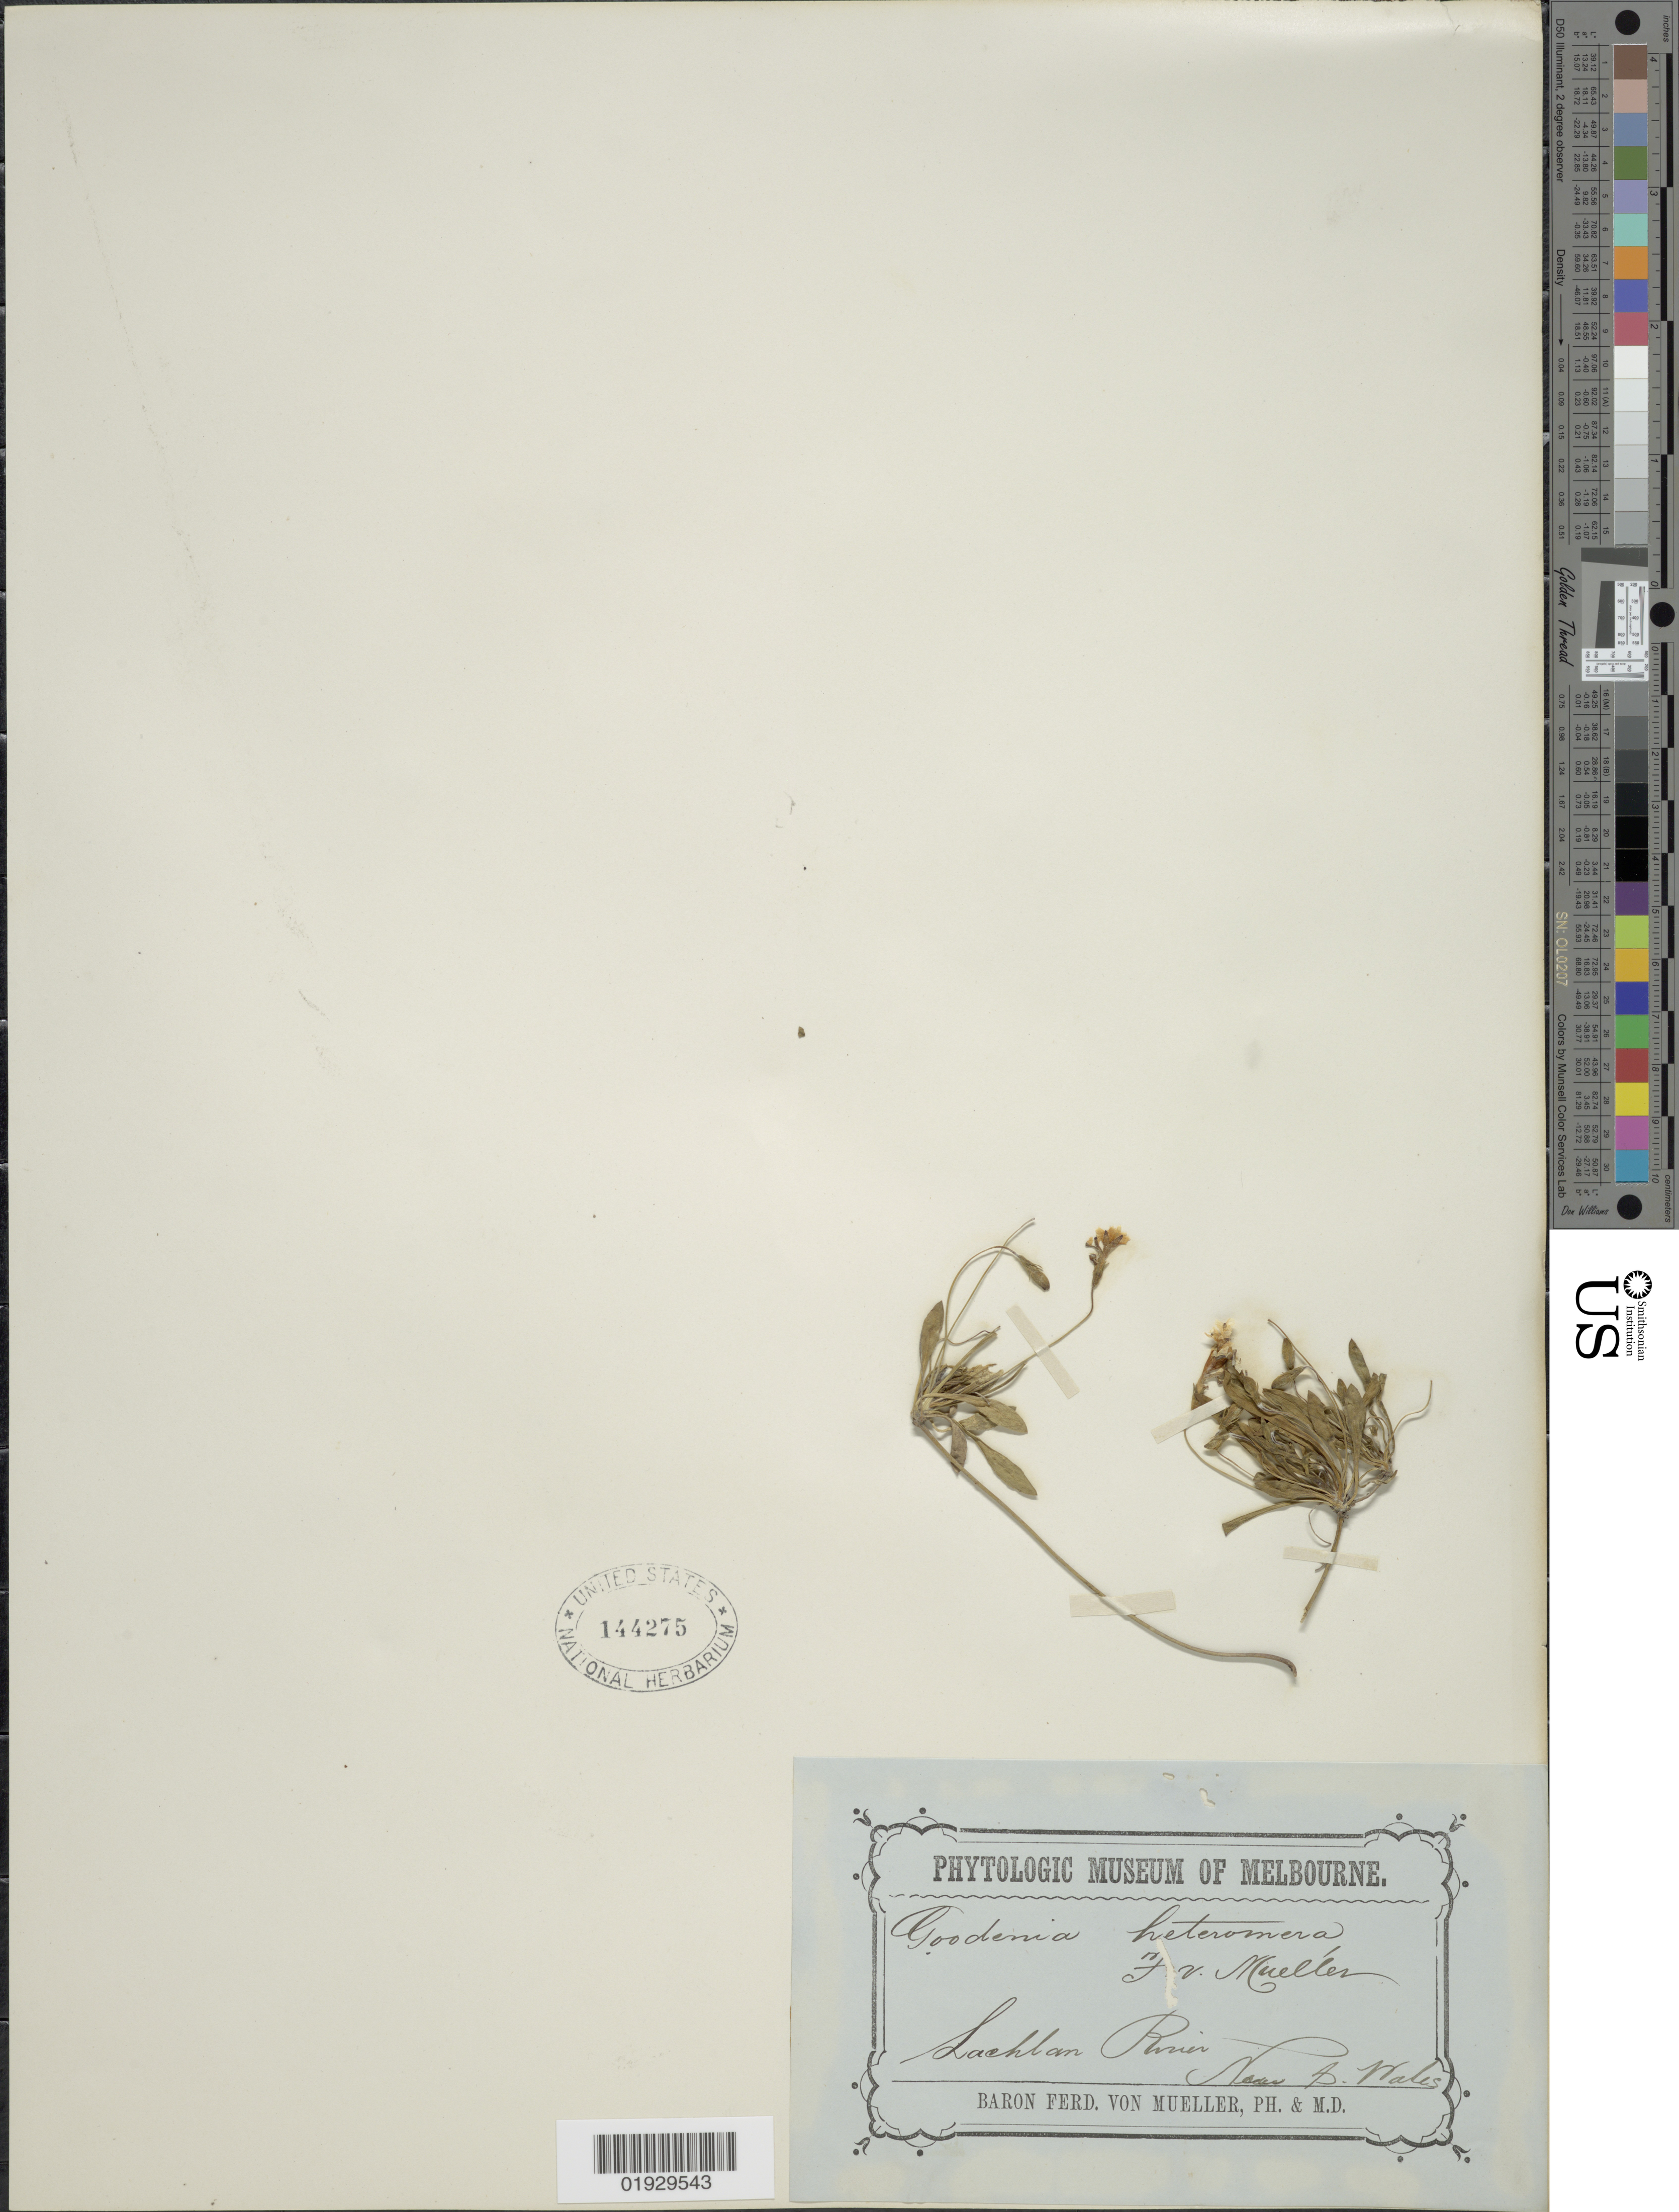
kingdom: Plantae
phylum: Tracheophyta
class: Magnoliopsida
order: Asterales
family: Goodeniaceae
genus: Goodenia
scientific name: Goodenia heteromera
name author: F. Muell.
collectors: B. von Mueller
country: Australia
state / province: New South Wales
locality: Lachlan River.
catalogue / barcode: US 144275